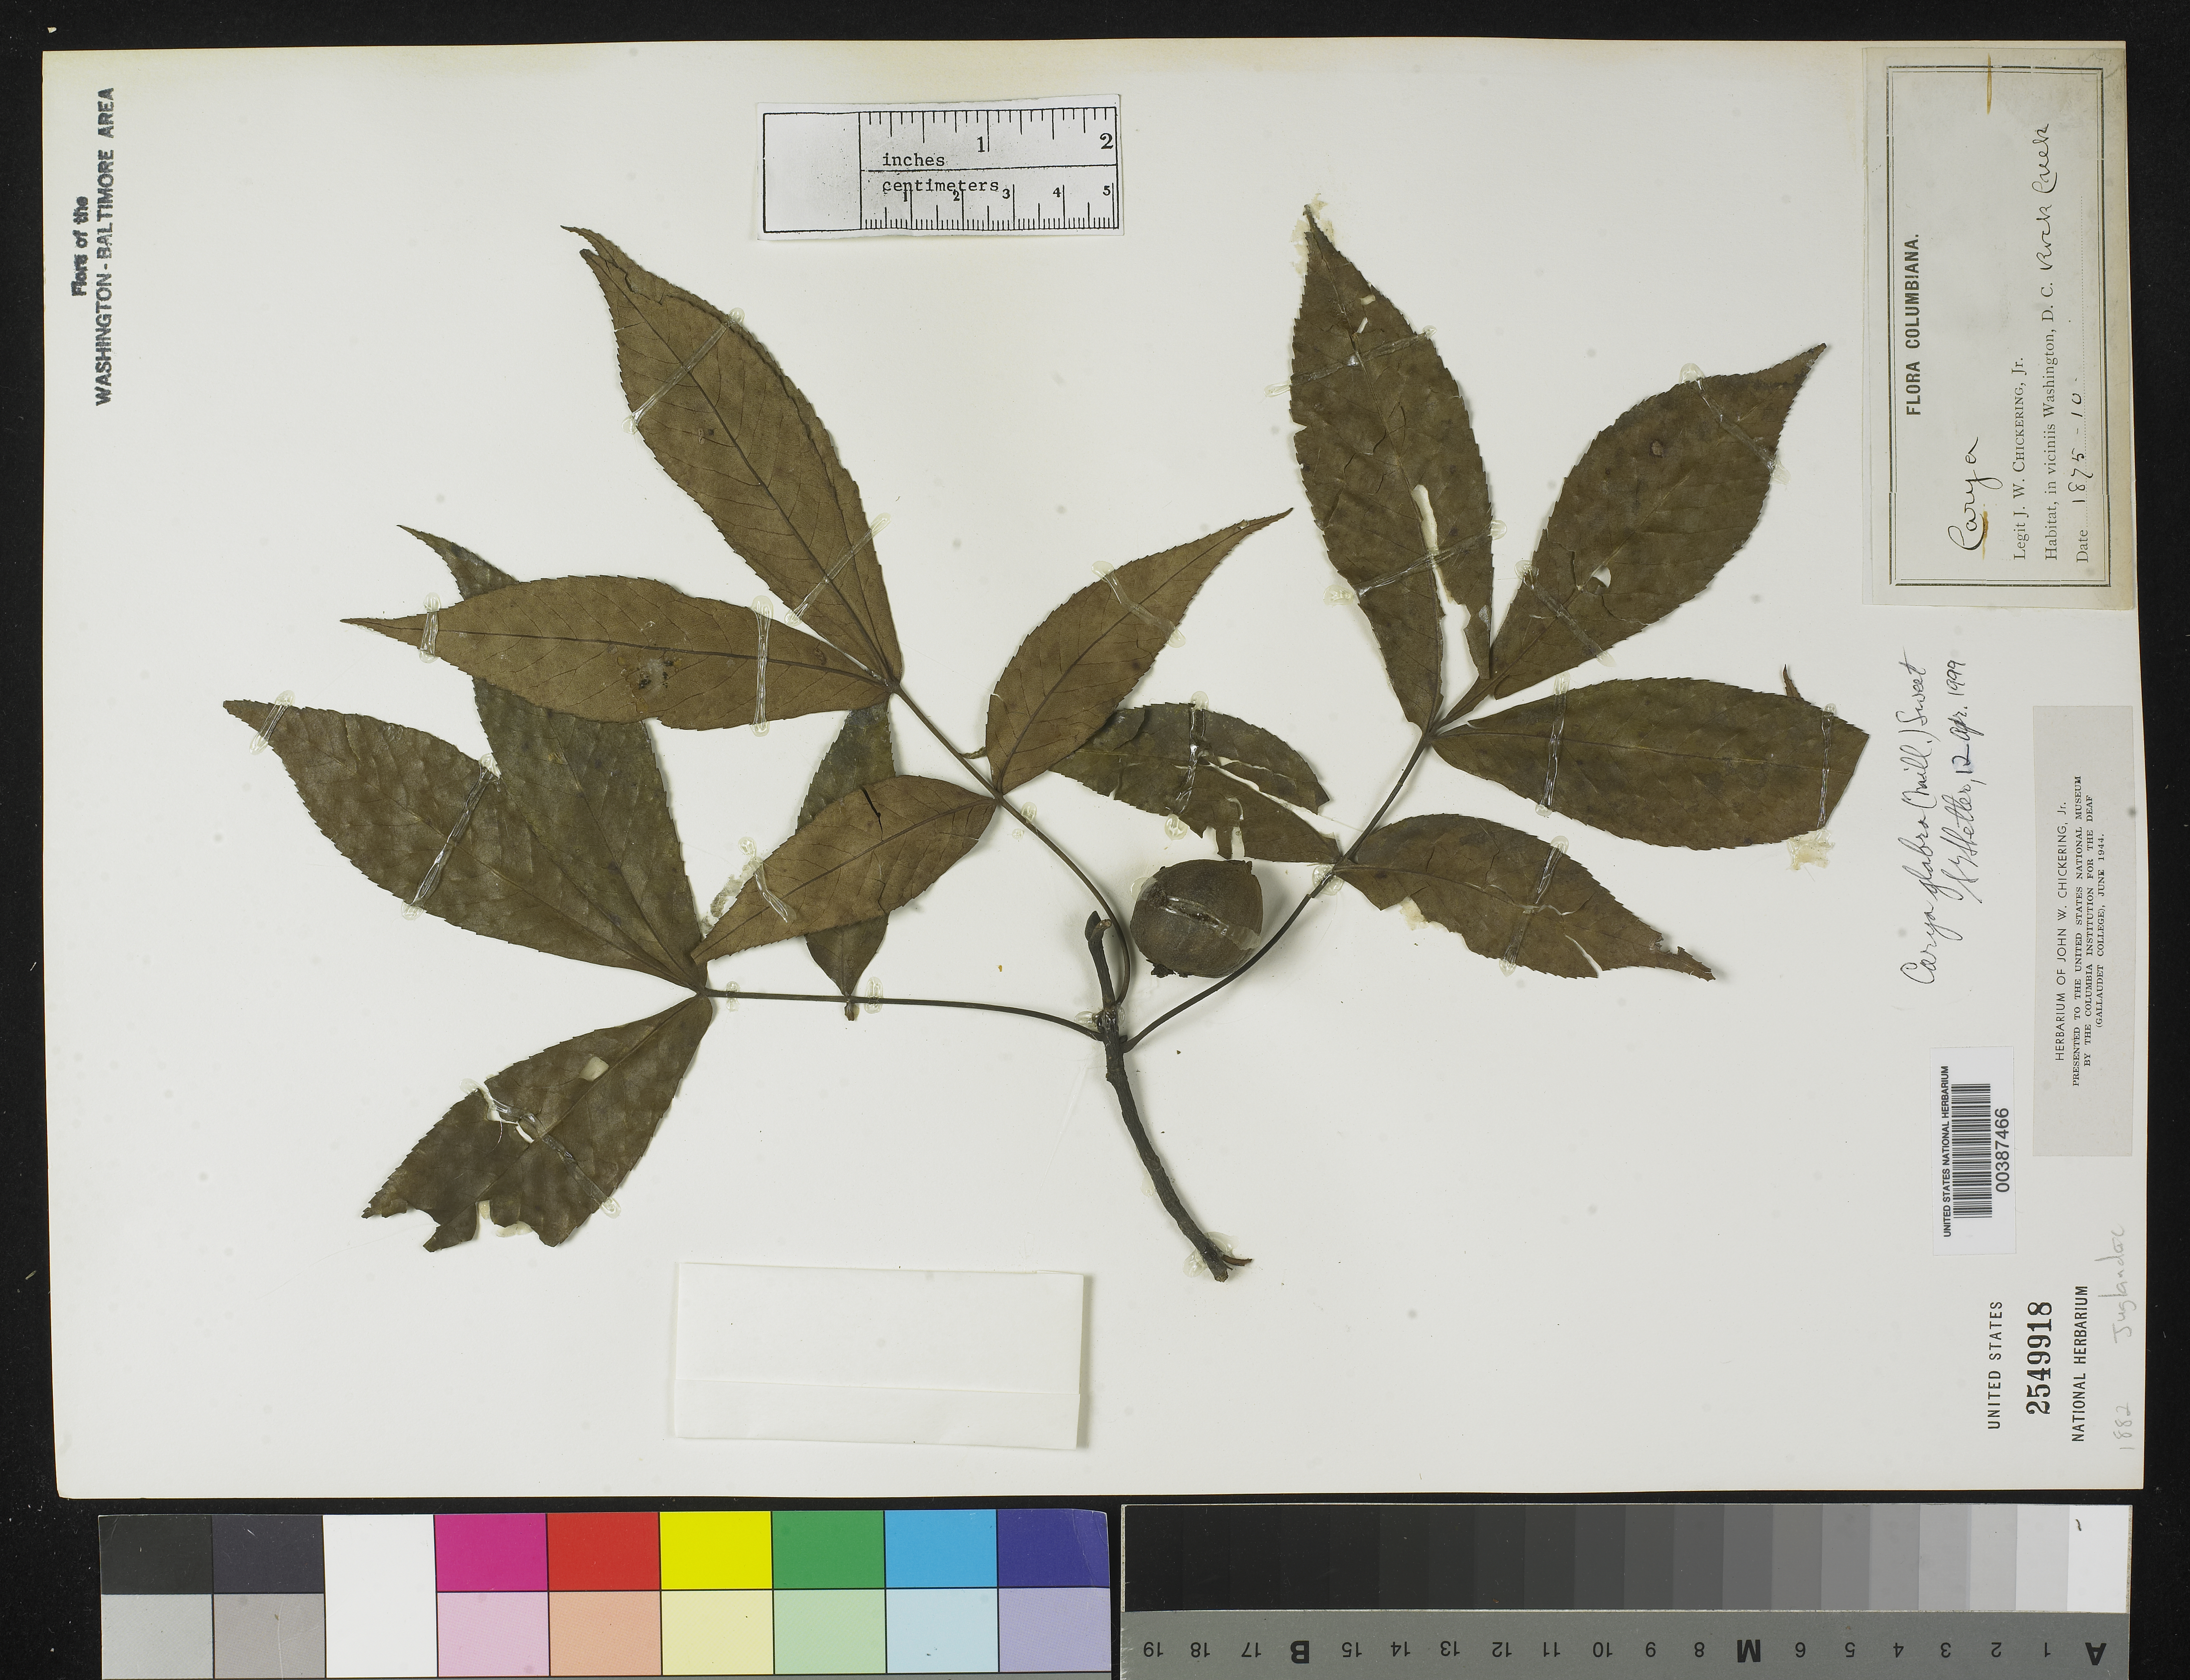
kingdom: Plantae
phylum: Tracheophyta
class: Magnoliopsida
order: Fagales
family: Juglandaceae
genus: Carya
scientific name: Carya glabra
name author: (Mill.) Sweet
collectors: J. W. Chickering Jr.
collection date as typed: Oct 1875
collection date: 1875-10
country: United States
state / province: District of Columbia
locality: Rock Creek, Washington, D.C. and vicinity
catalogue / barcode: US 2549918